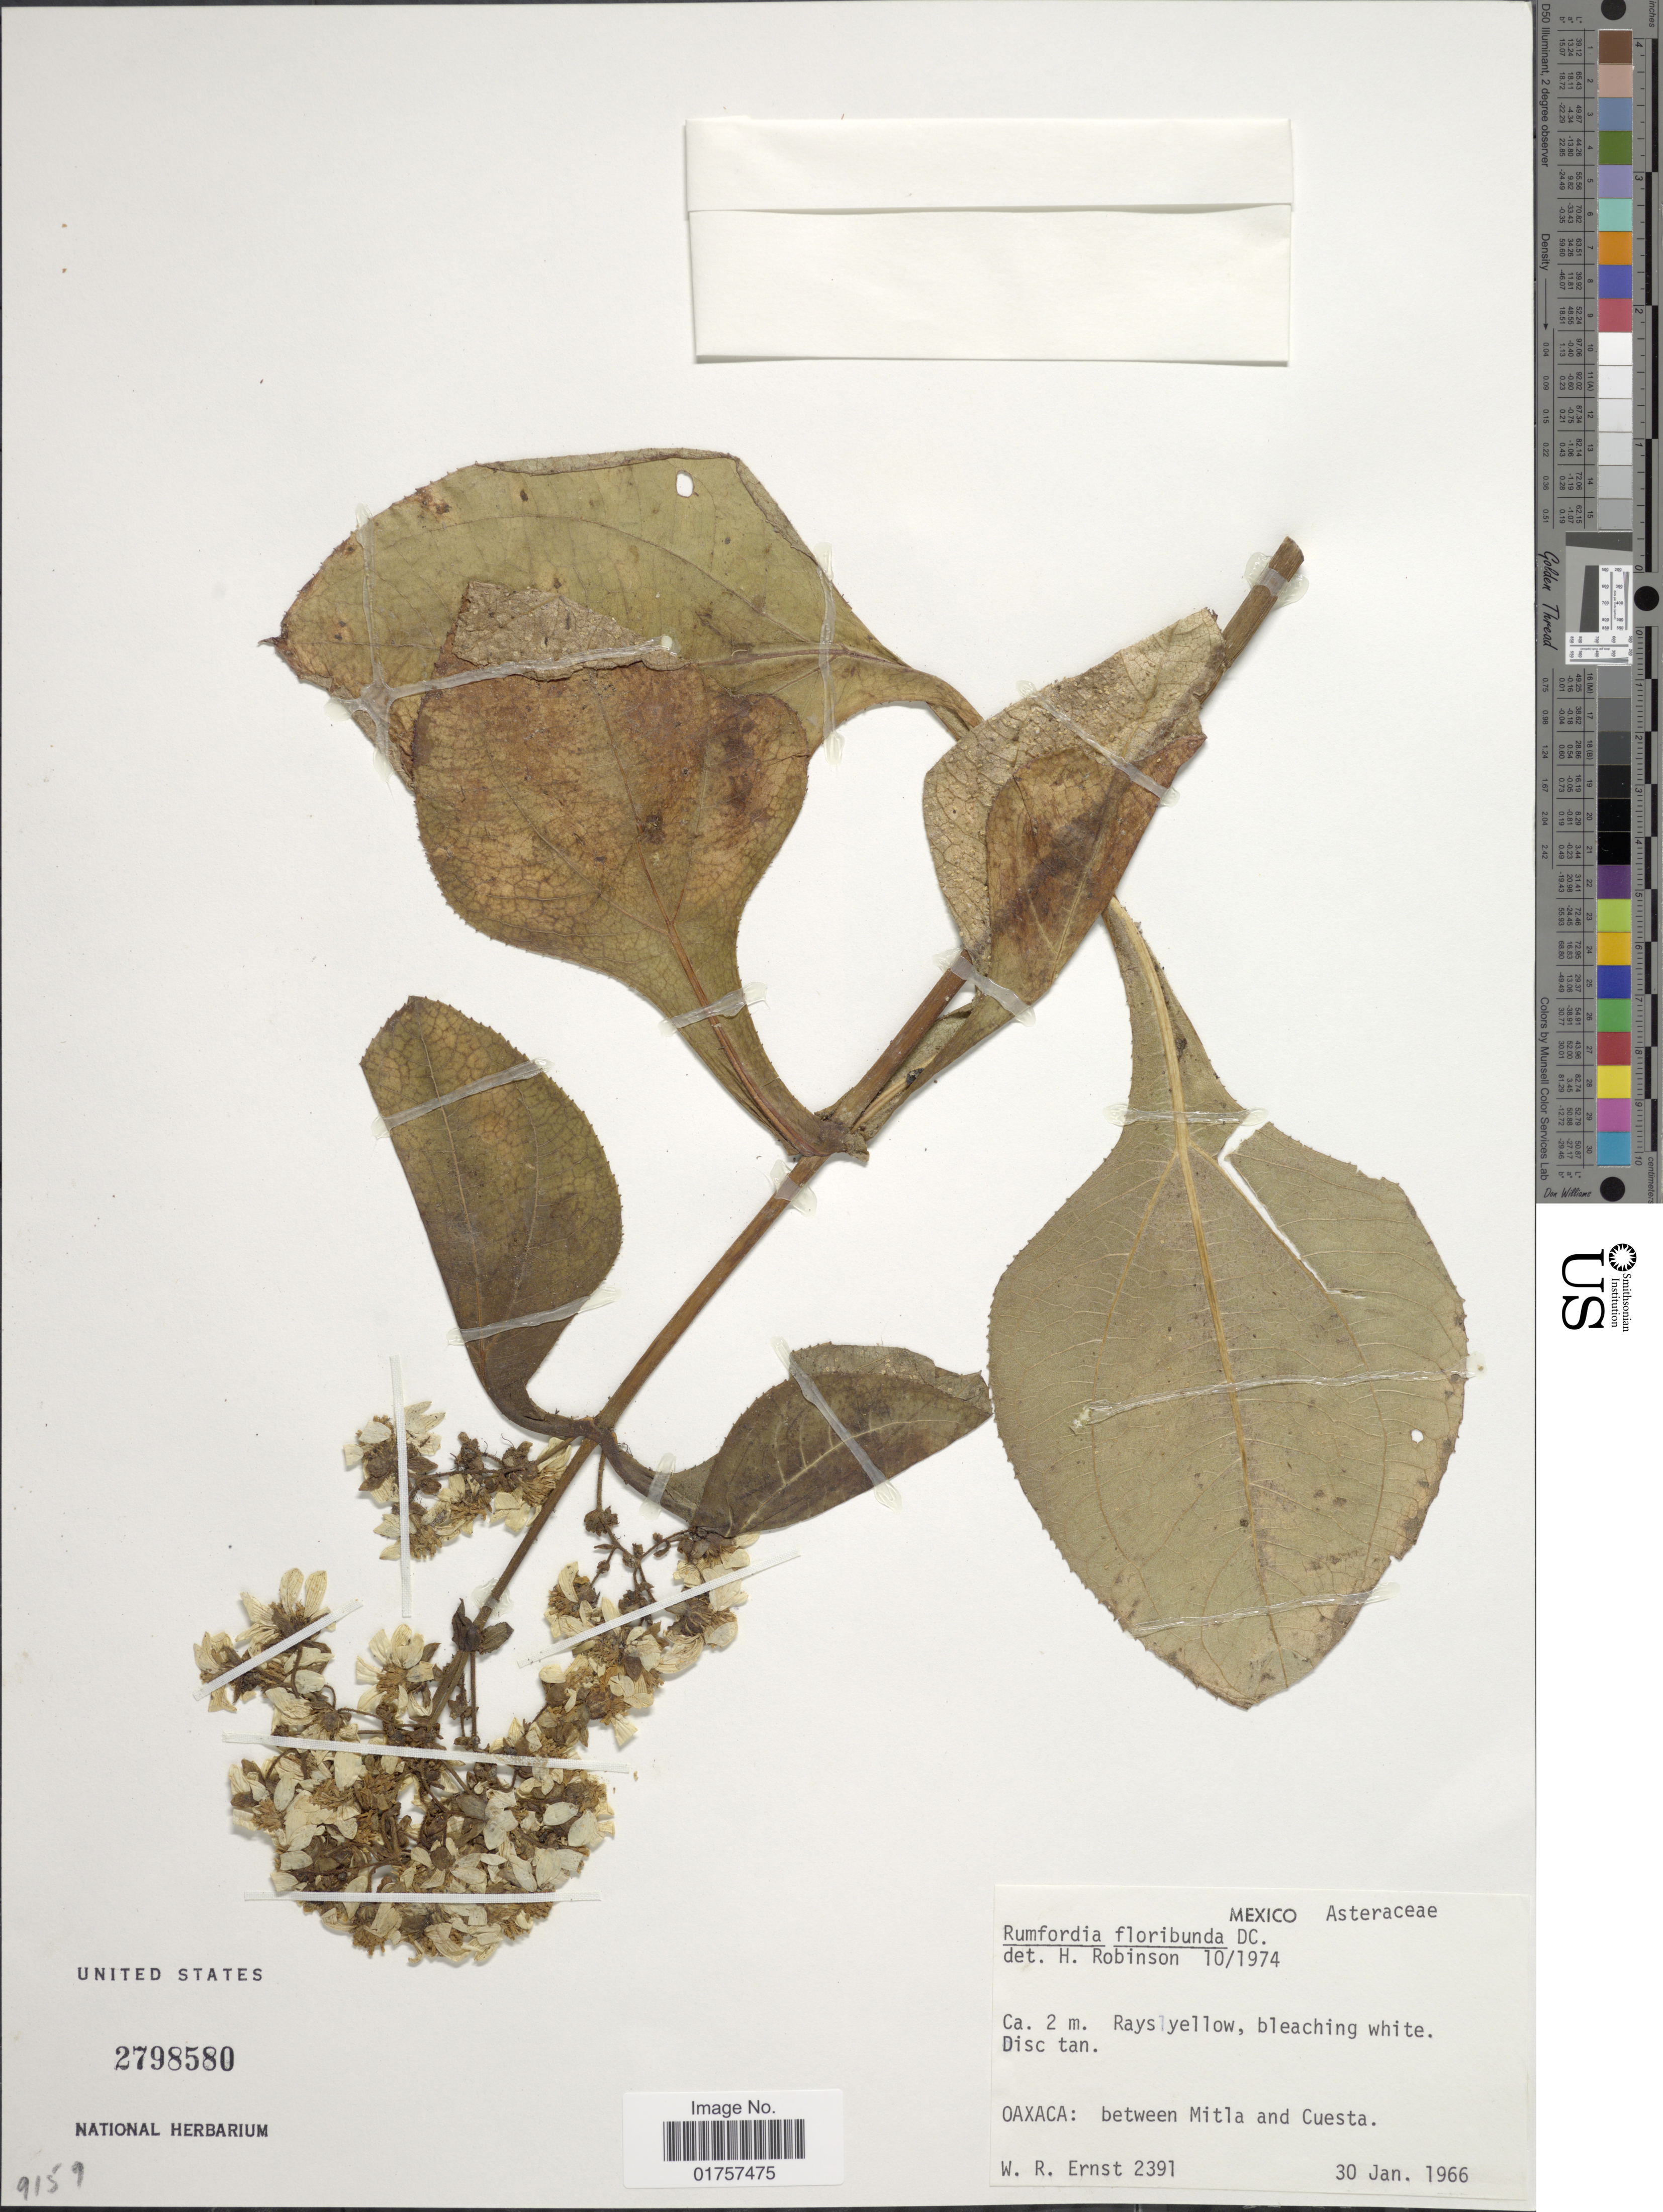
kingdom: Plantae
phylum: Tracheophyta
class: Magnoliopsida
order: Asterales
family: Asteraceae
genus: Rumfordia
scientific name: Rumfordia floribunda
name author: DC.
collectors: W. R. Ernst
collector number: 2391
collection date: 1966-01-30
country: Mexico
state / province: Oaxaca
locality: Between Mitla and Cuesta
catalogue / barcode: US 2798580